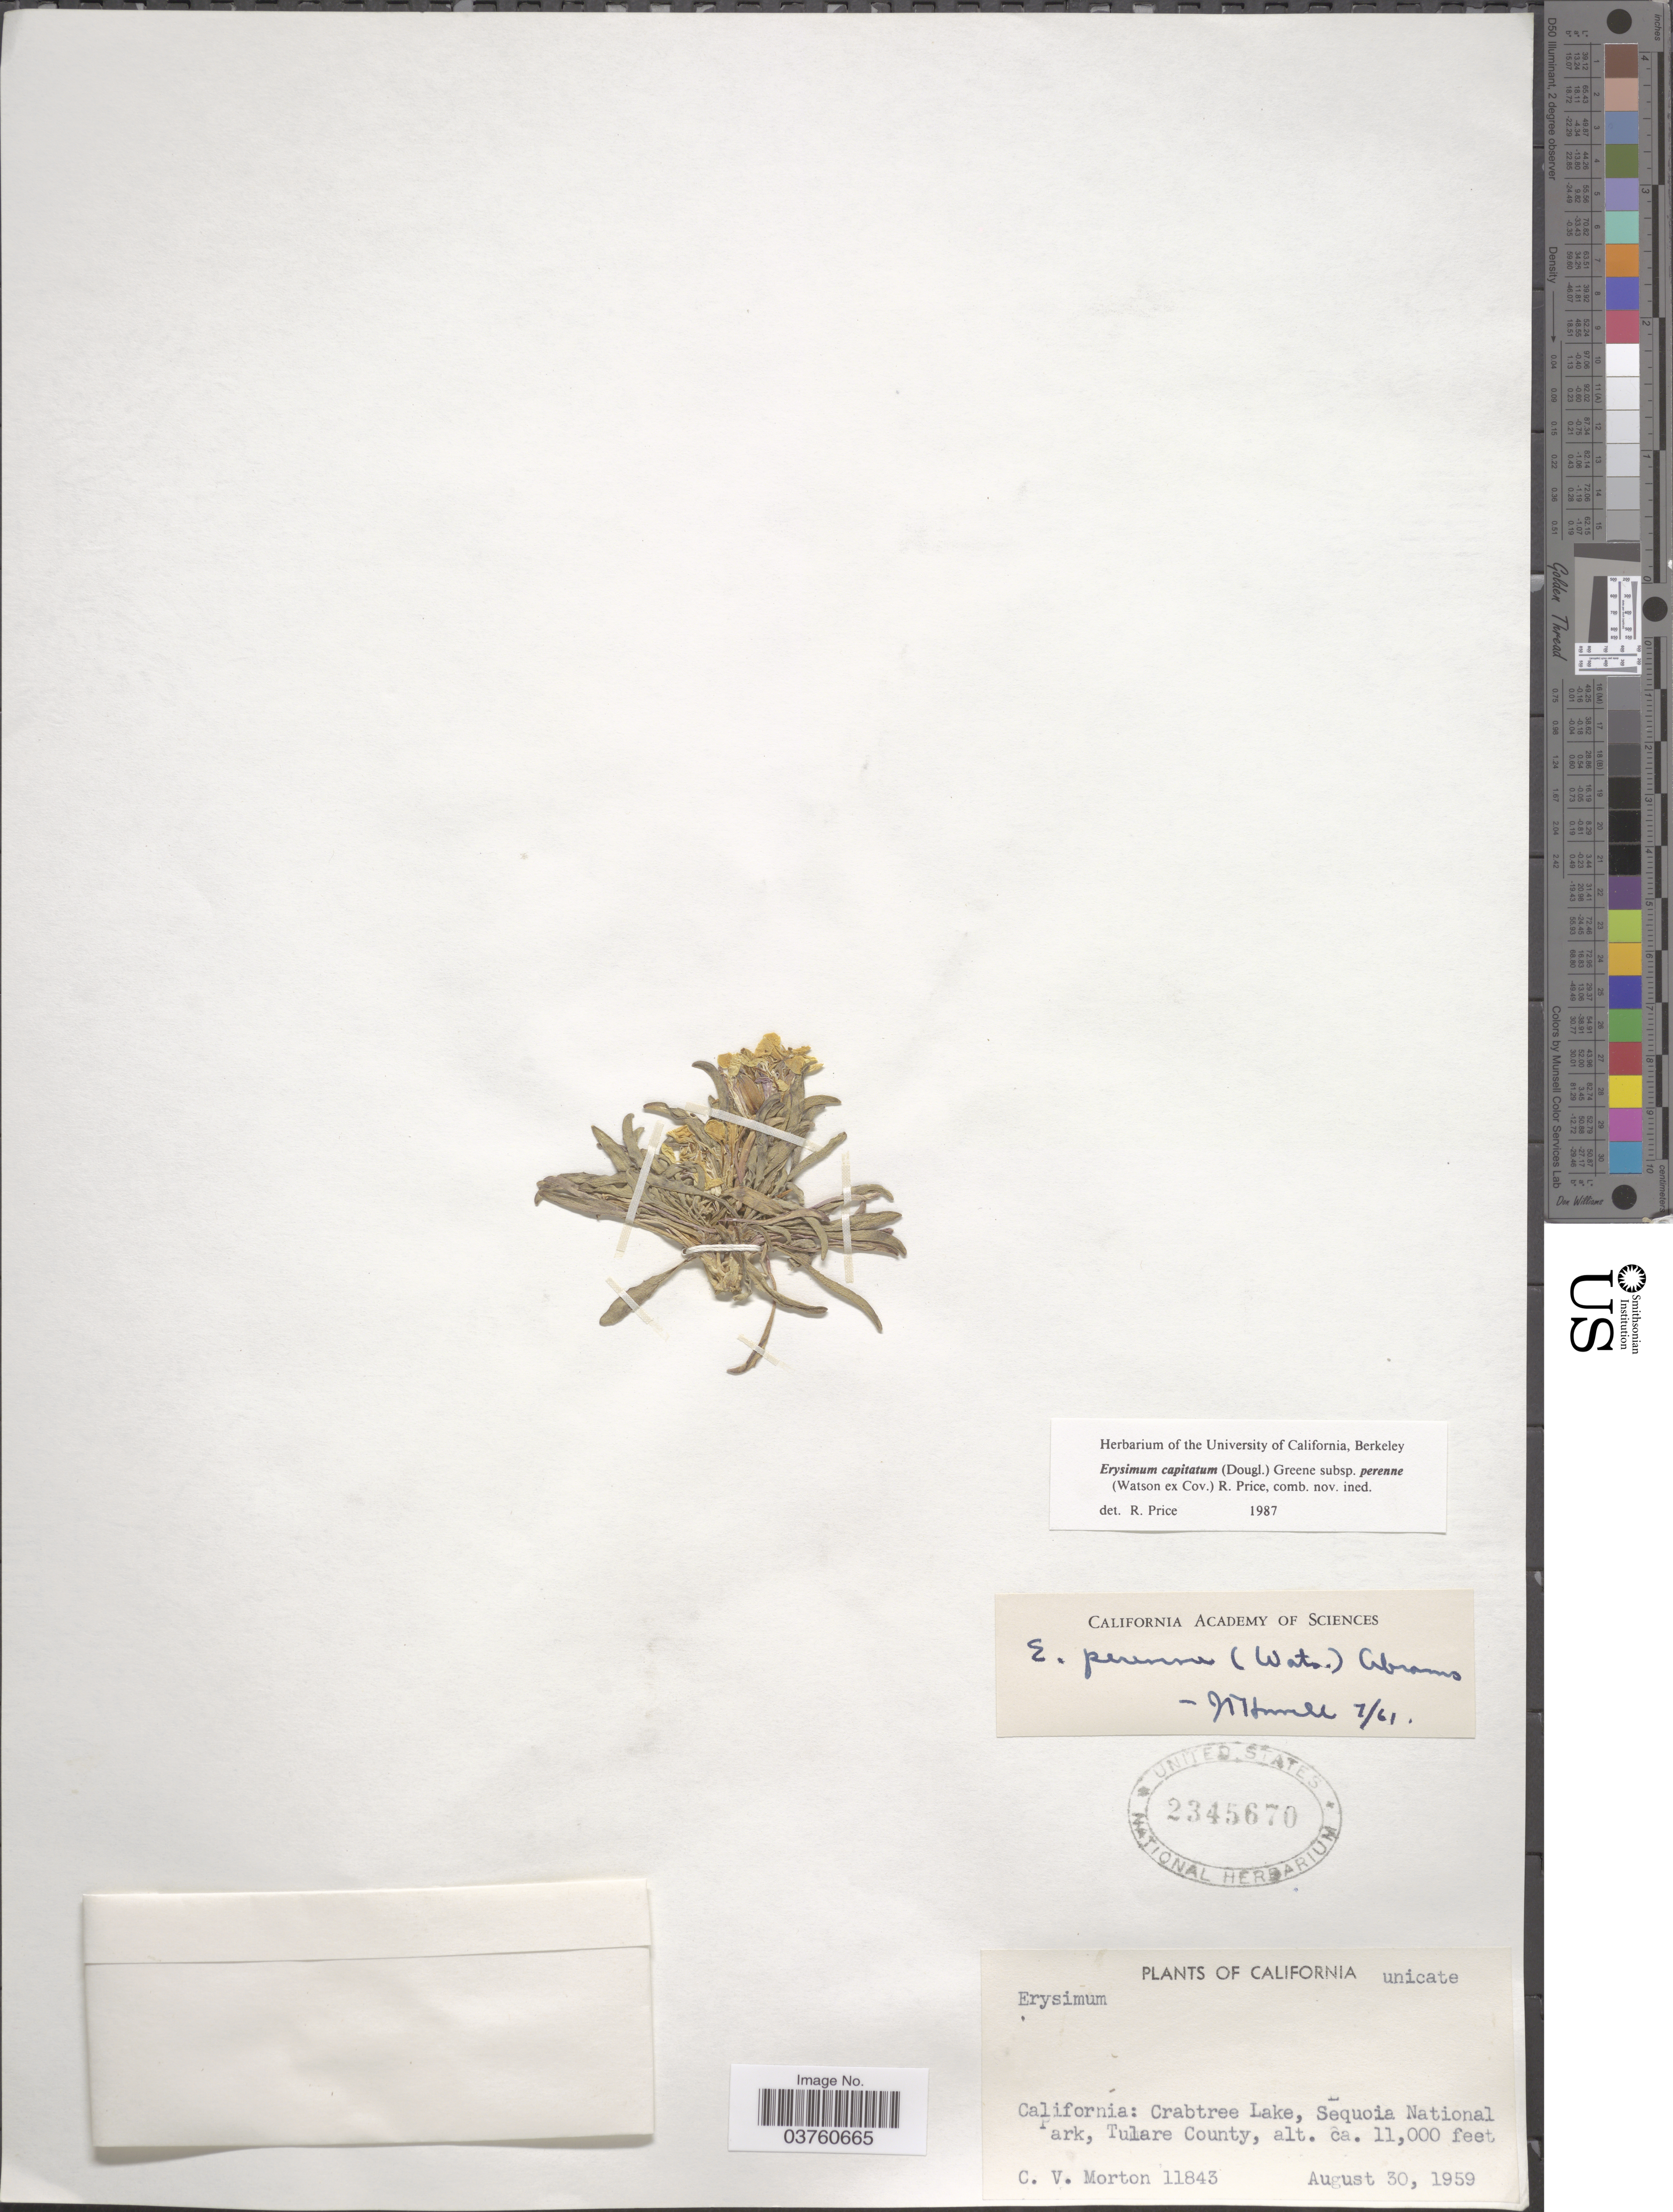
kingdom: Plantae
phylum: Tracheophyta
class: Magnoliopsida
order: Brassicales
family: Brassicaceae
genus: Erysimum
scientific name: Erysimum capitatum var. perenne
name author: (S. Watson ex Coville) R.J. Davis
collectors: C. V. Morton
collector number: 11843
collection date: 1959-08-30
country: United States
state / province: California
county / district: Tulare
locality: Crabtree Lake, Sequoia National Park, Tulare County.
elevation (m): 3353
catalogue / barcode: US 2345670